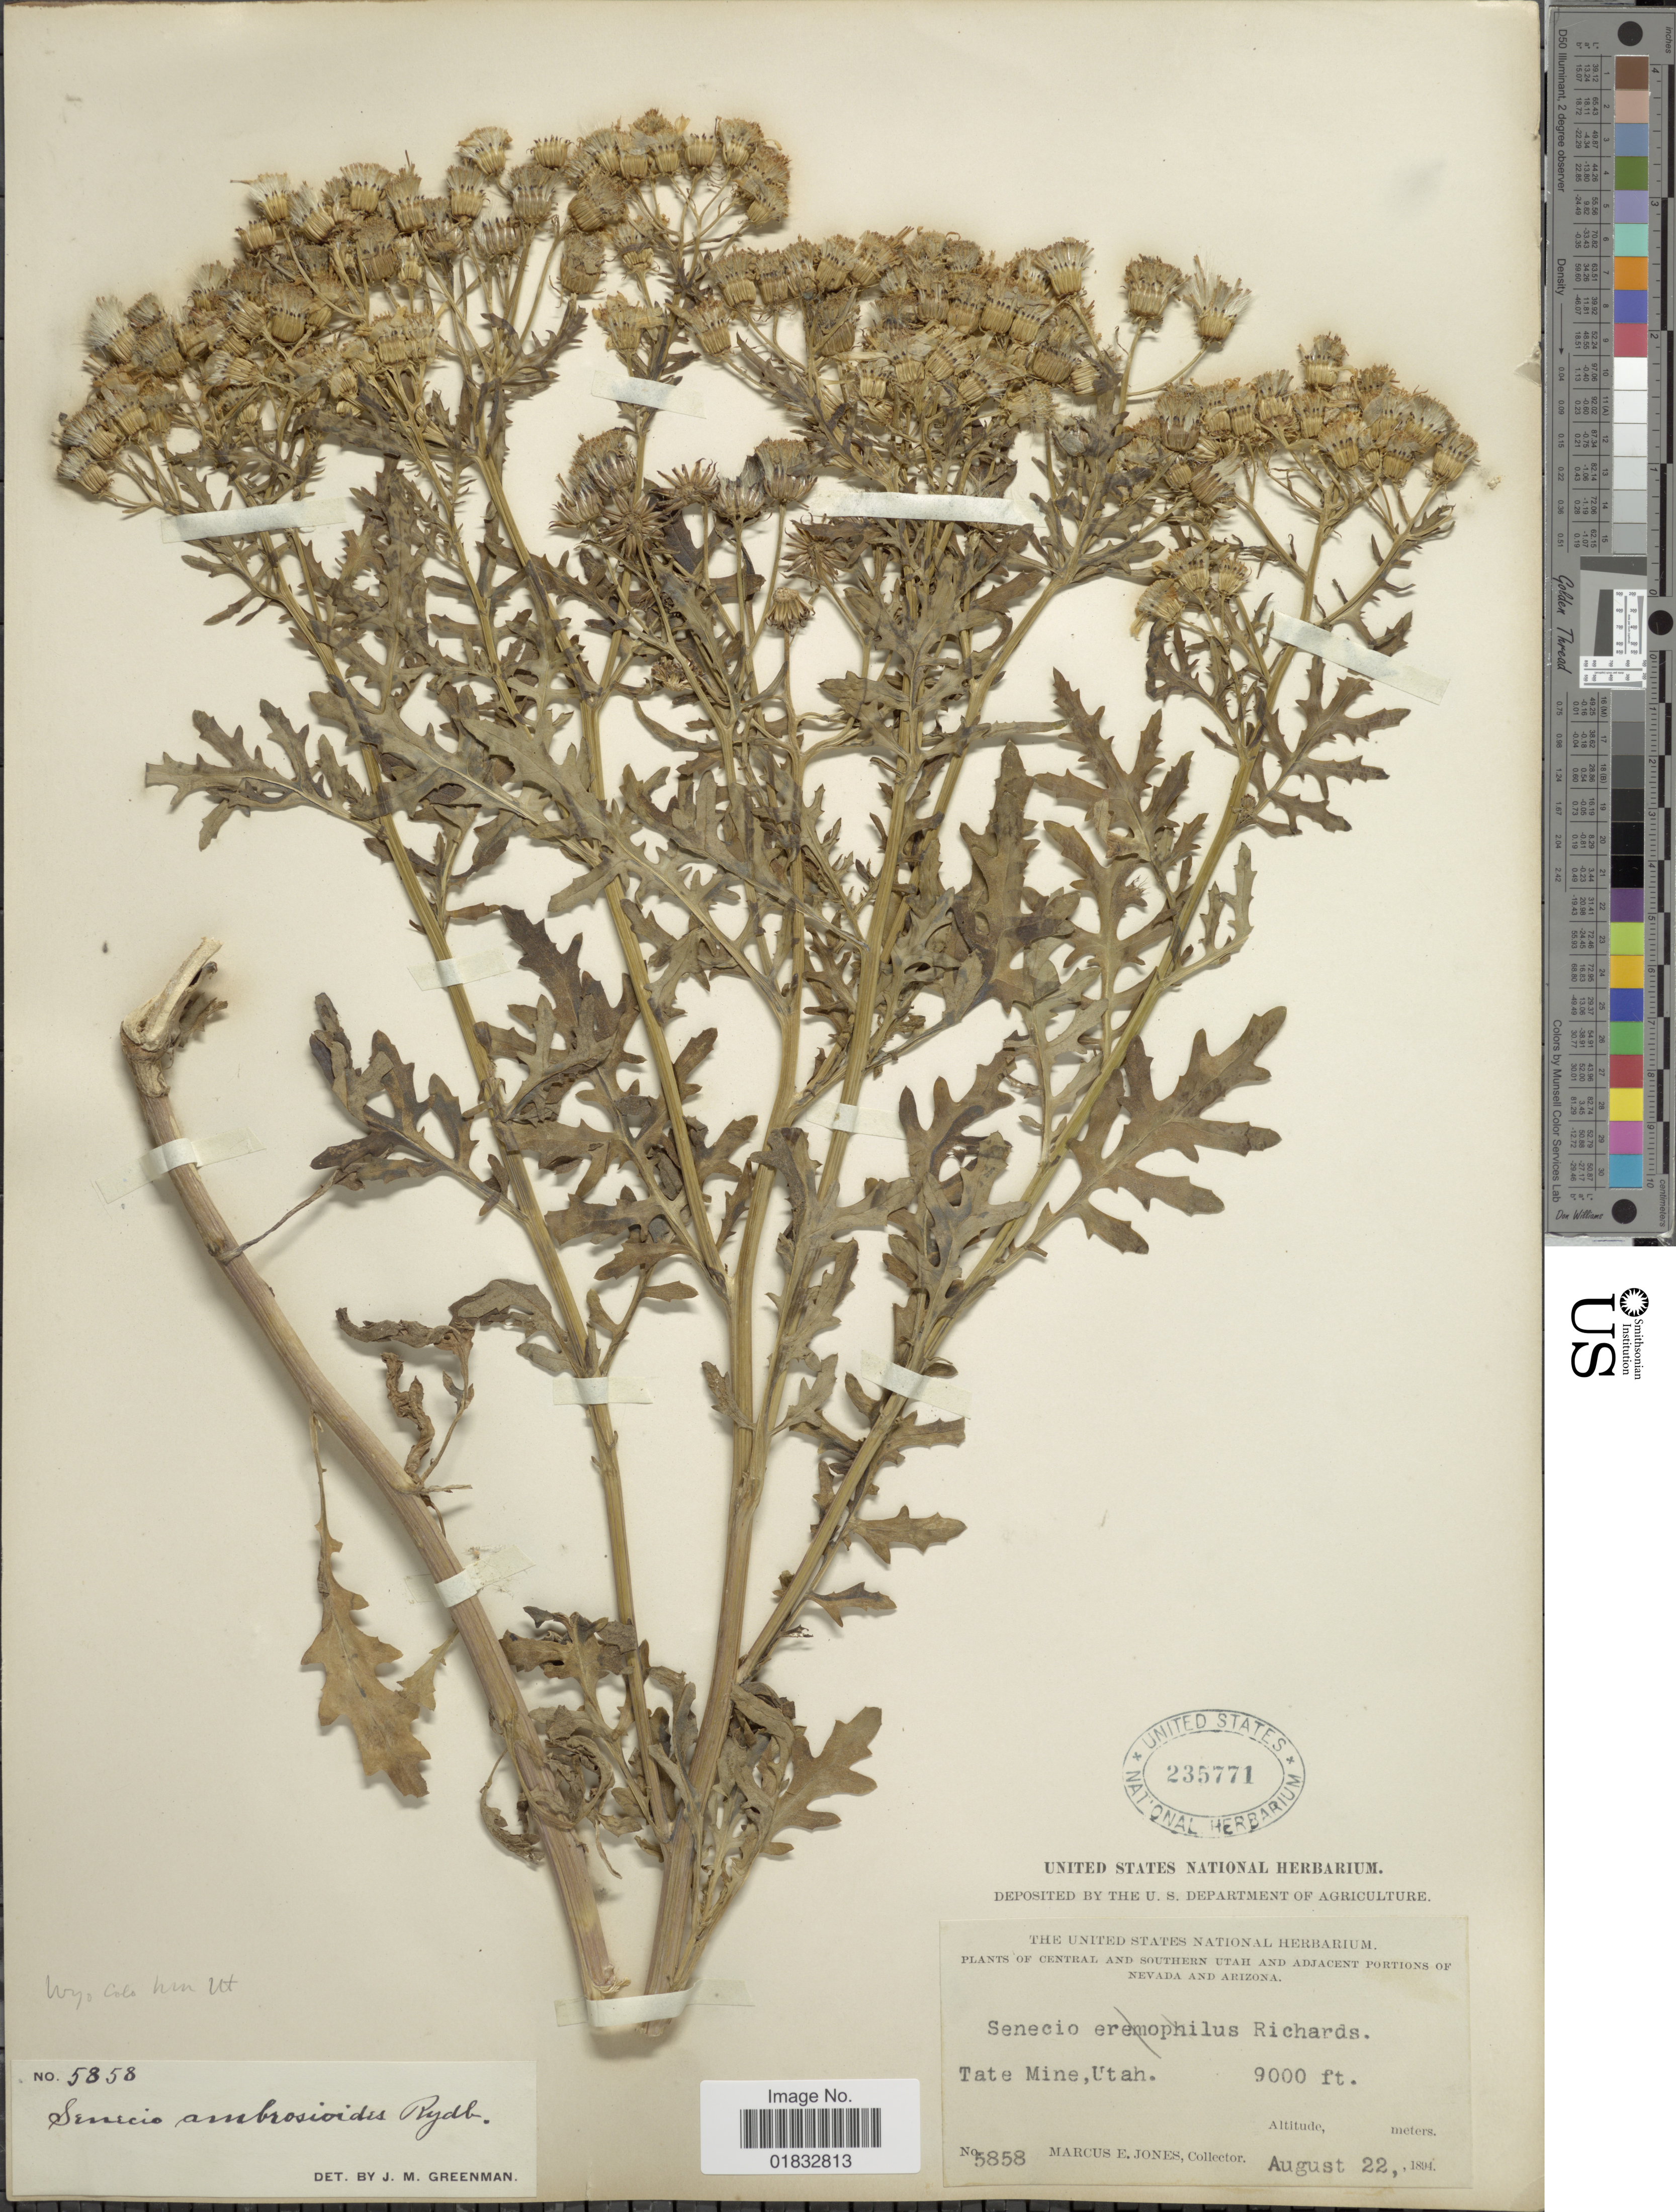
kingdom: Plantae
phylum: Tracheophyta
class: Magnoliopsida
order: Asterales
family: Asteraceae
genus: Senecio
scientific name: Senecio eremophilus var. kingii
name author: (Rydb.) Greenm.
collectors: M. E. Jones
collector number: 5858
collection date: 1894-08-22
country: United States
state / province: Utah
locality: Central and Southern Utah and Adjacent Portions of Nevada and Arizona, Tate Mine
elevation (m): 2743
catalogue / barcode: US 235771